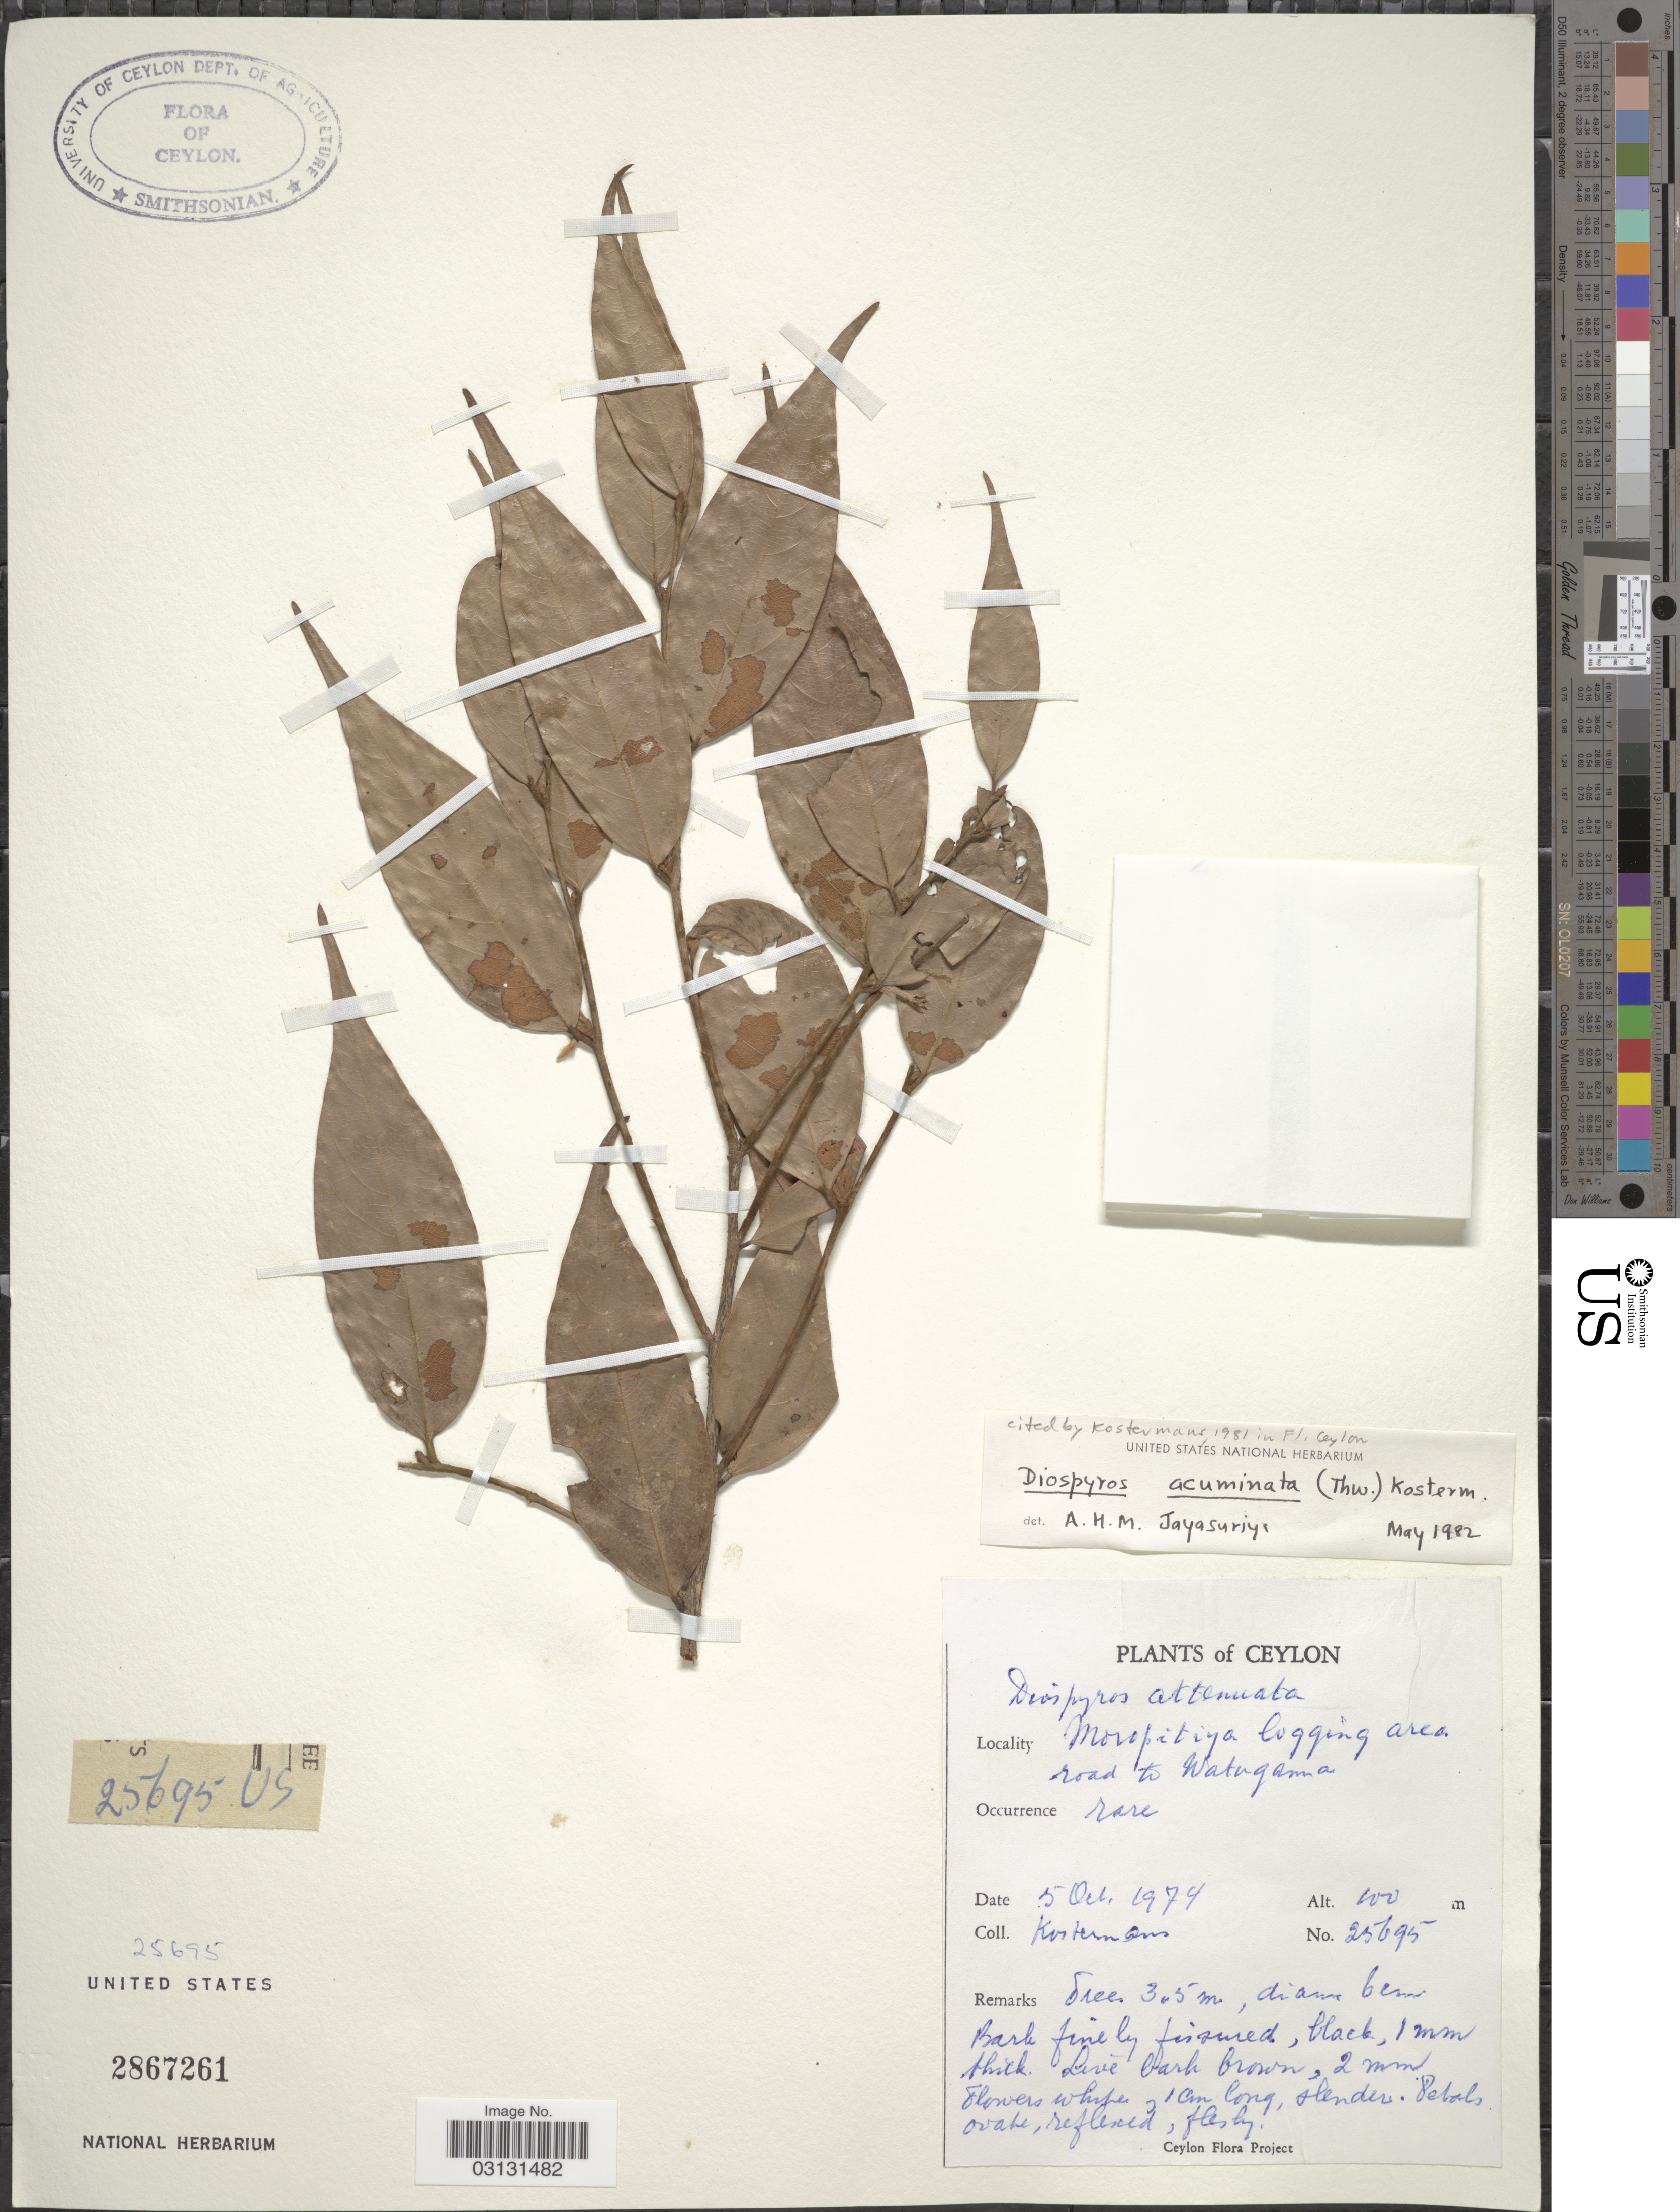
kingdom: Plantae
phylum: Tracheophyta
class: Magnoliopsida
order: Ericales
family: Ebenaceae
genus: Diospyros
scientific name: Diospyros acuminata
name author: (Thwaites) Kosterm.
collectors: Kostermans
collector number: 25695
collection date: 1974-10-05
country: Sri Lanka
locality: Ceylon. Moropitiya logging near road to Watugama.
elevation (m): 100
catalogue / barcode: US 2867261